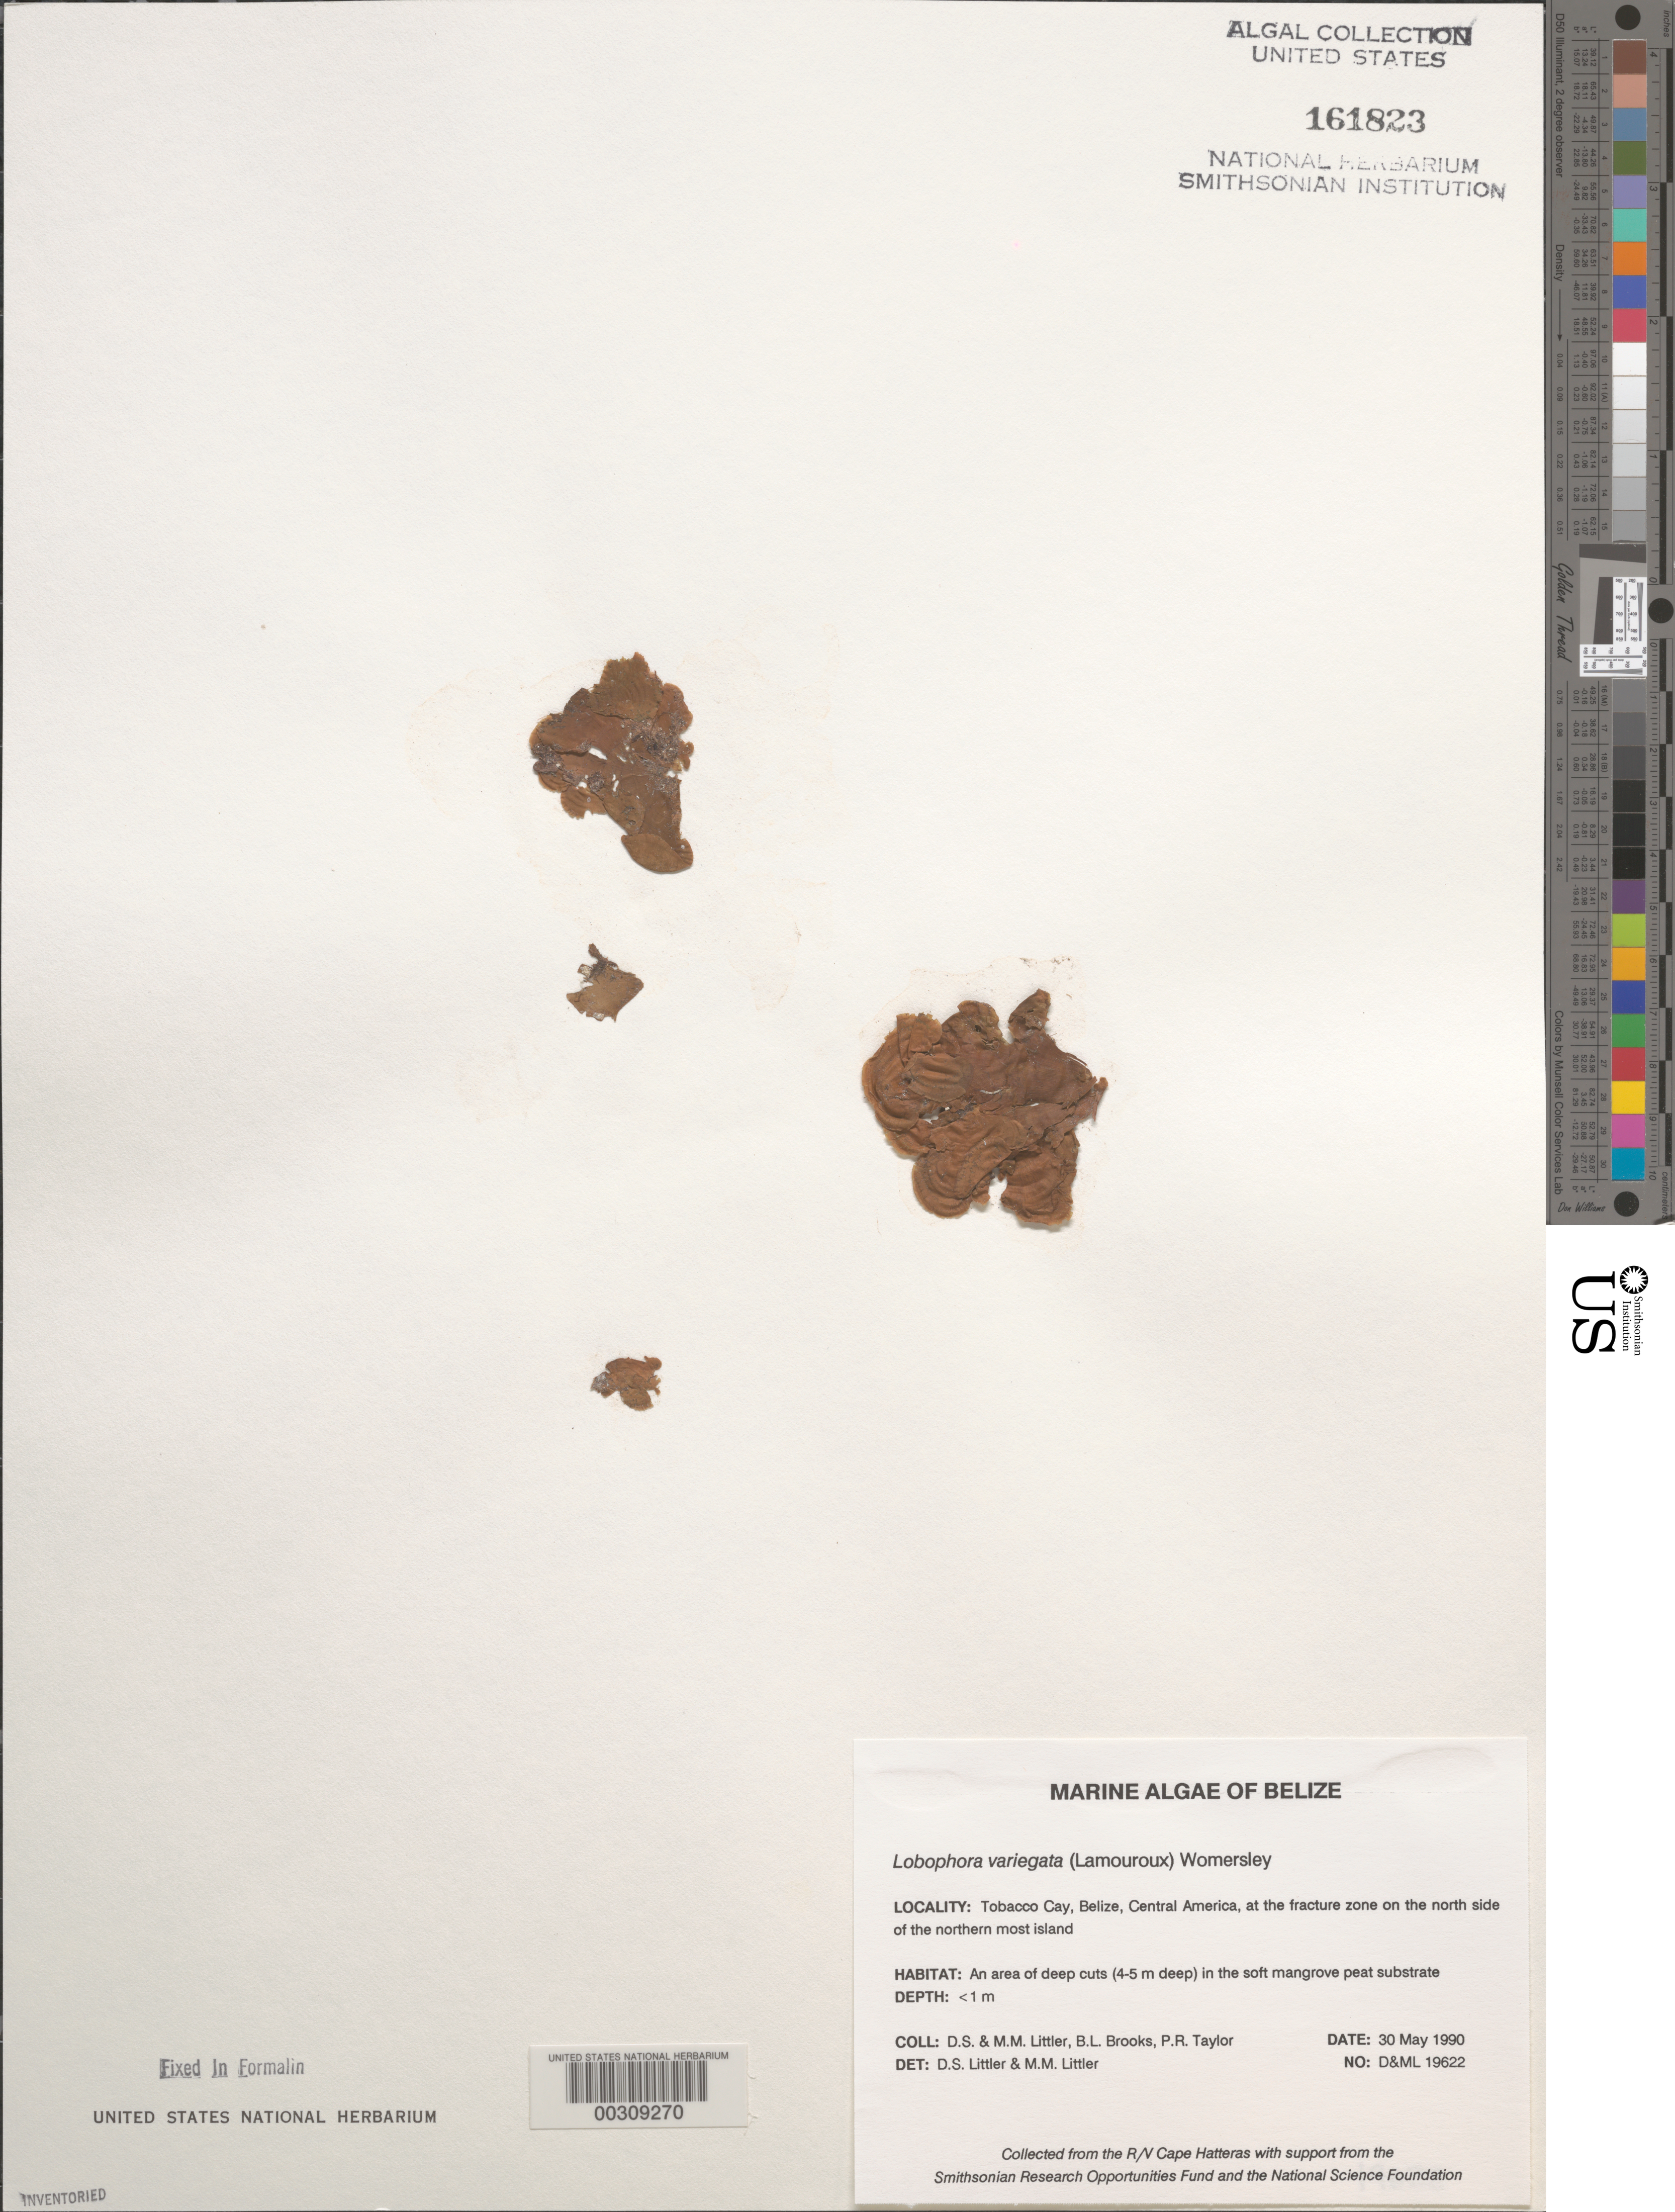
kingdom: Chromista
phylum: Ochrophyta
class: Phaeophyceae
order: Dictyotales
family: Dictyotaceae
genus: Lobophora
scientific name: Lobophora variegata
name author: (J.V.Lamouroux) Womersley & E.C. Oliveira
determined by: Littler, D. S.; Littler, M. M.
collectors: D. S. Littler, M. M. Littler, B. Brooks & P. R. Taylor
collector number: D&ML 19622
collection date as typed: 30 May 1990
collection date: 1990-05-30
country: Belize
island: Tobacco Cay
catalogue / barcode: US 161823